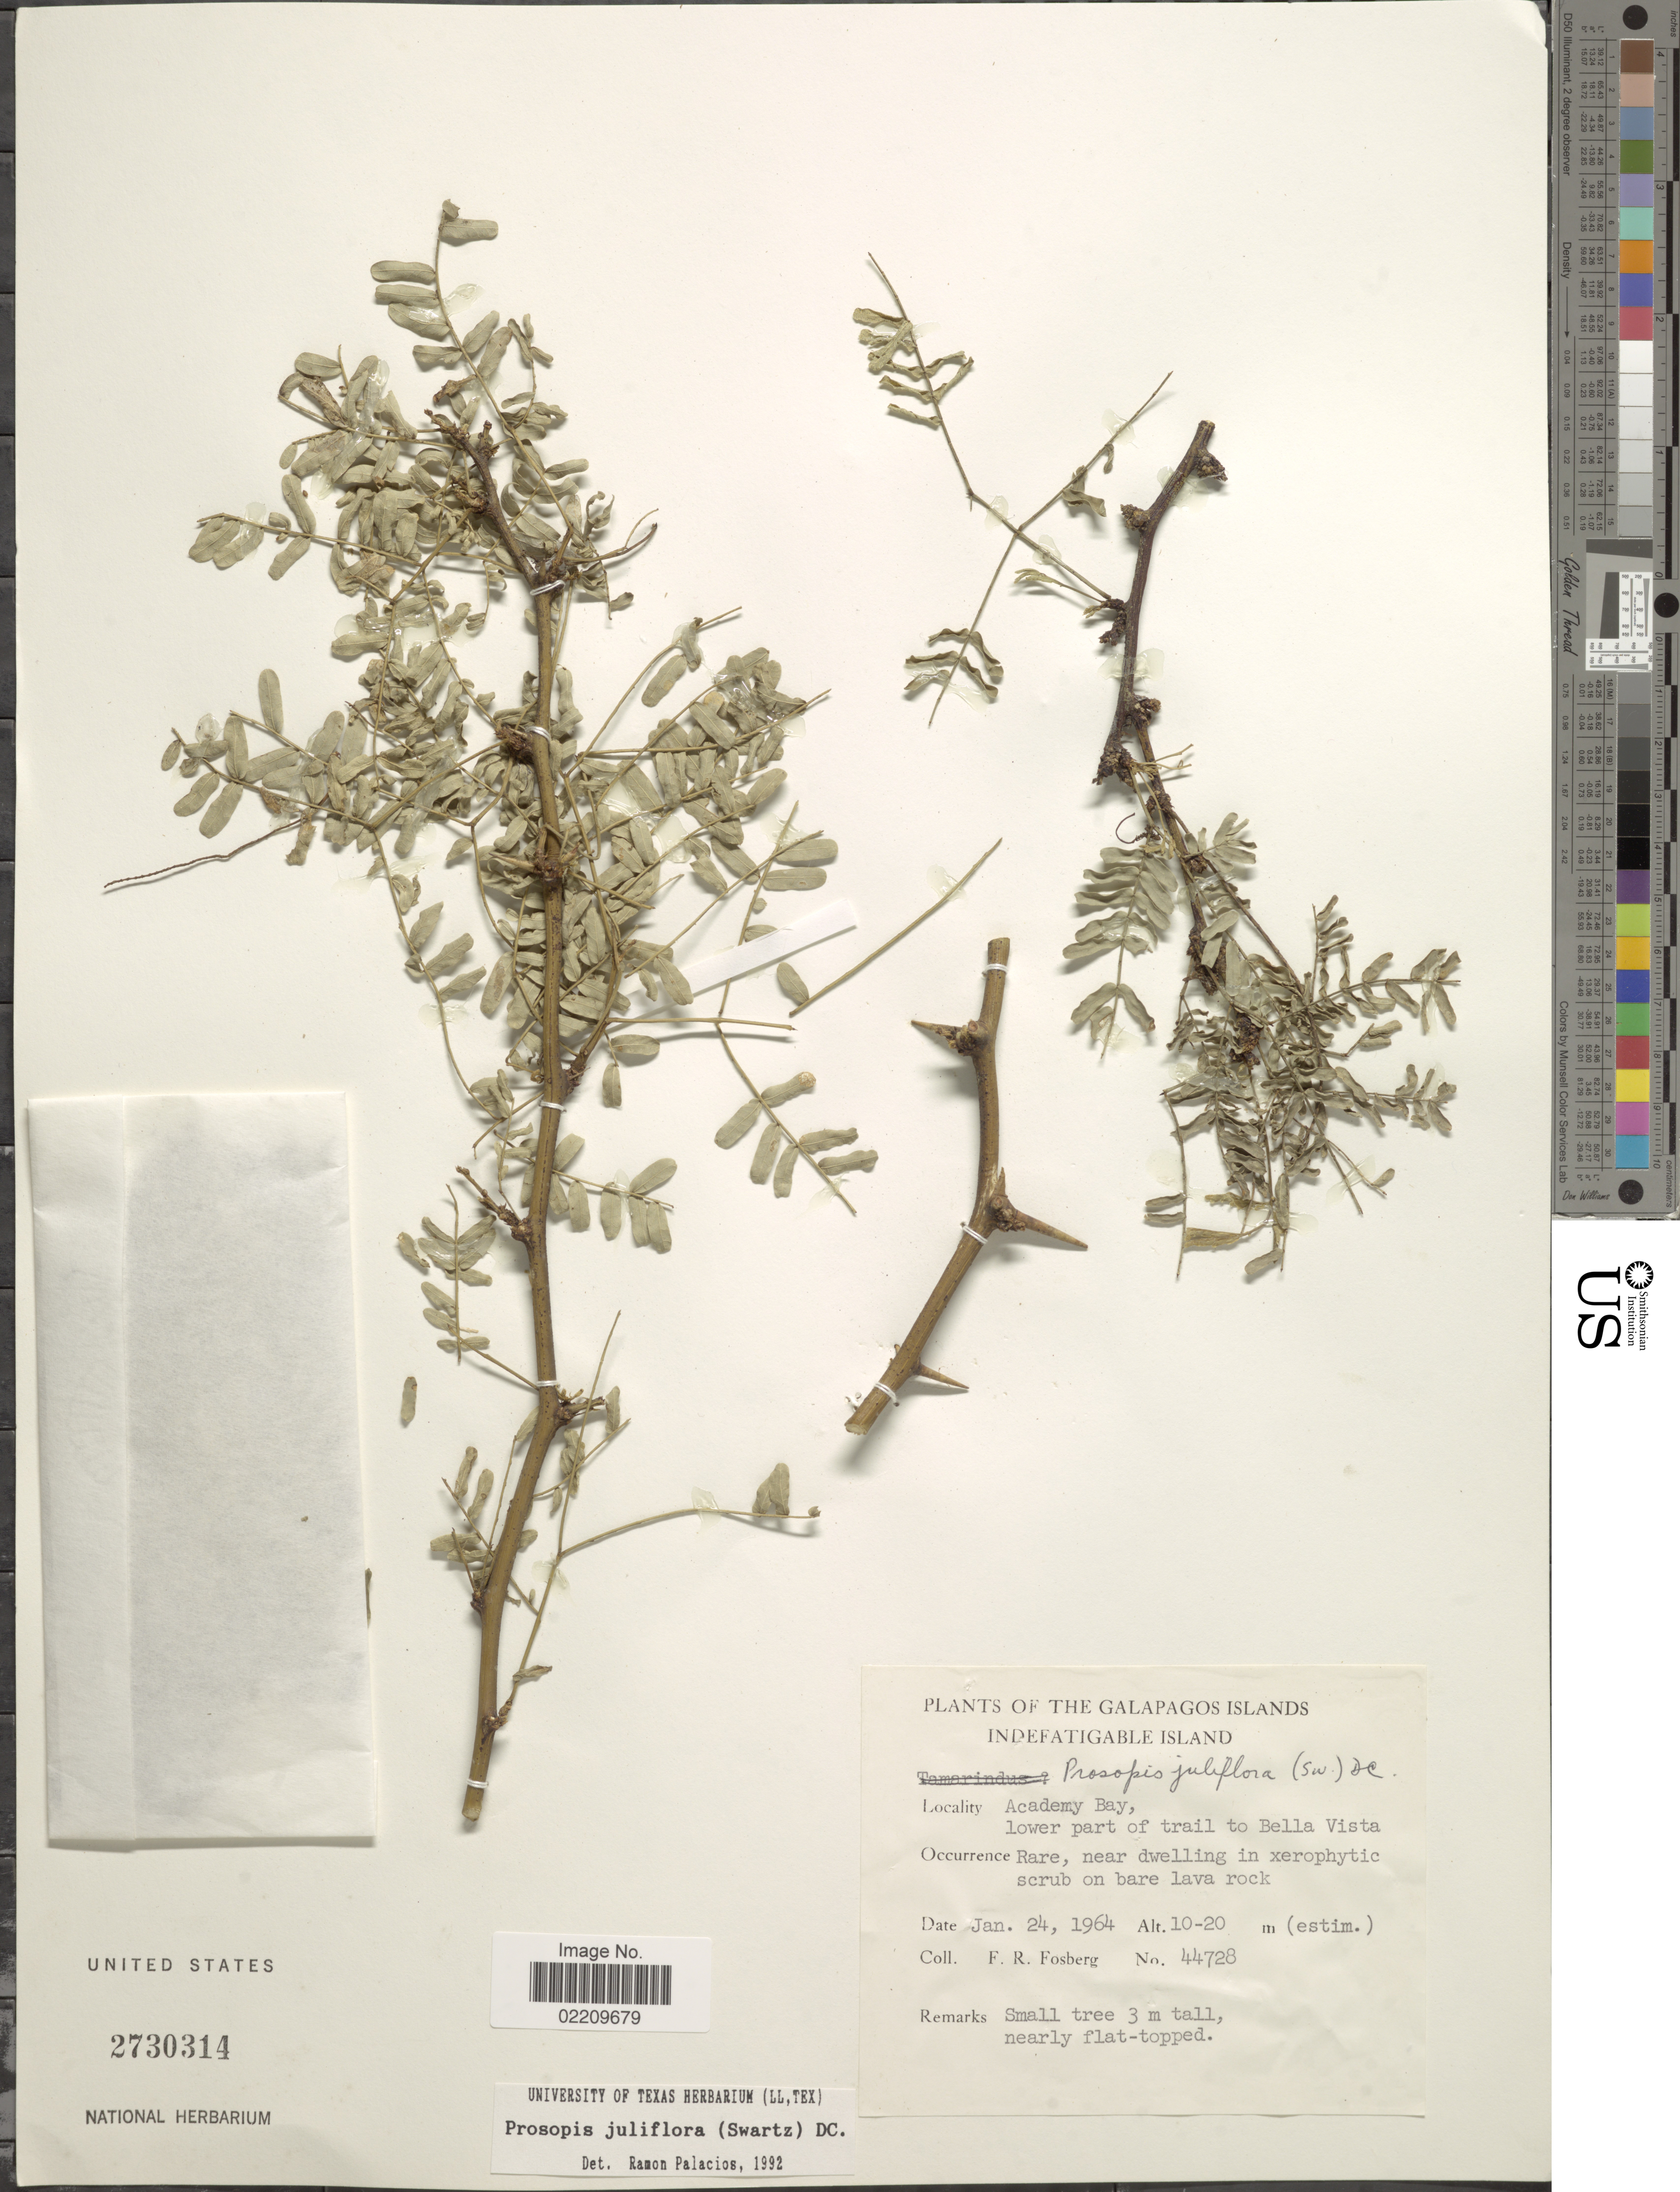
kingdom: Plantae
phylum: Tracheophyta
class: Magnoliopsida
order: Fabales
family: Fabaceae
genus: Neltuma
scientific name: Neltuma juliflora var. juliflora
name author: (Sw.) Raf.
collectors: F. R. Fosberg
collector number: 44728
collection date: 1964-01-24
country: Ecuador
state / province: Colón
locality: Galapagos Islands. Indefatigable Island. Academy Bay, lower part of trail to Bella Vista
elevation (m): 10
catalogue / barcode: US 2730314